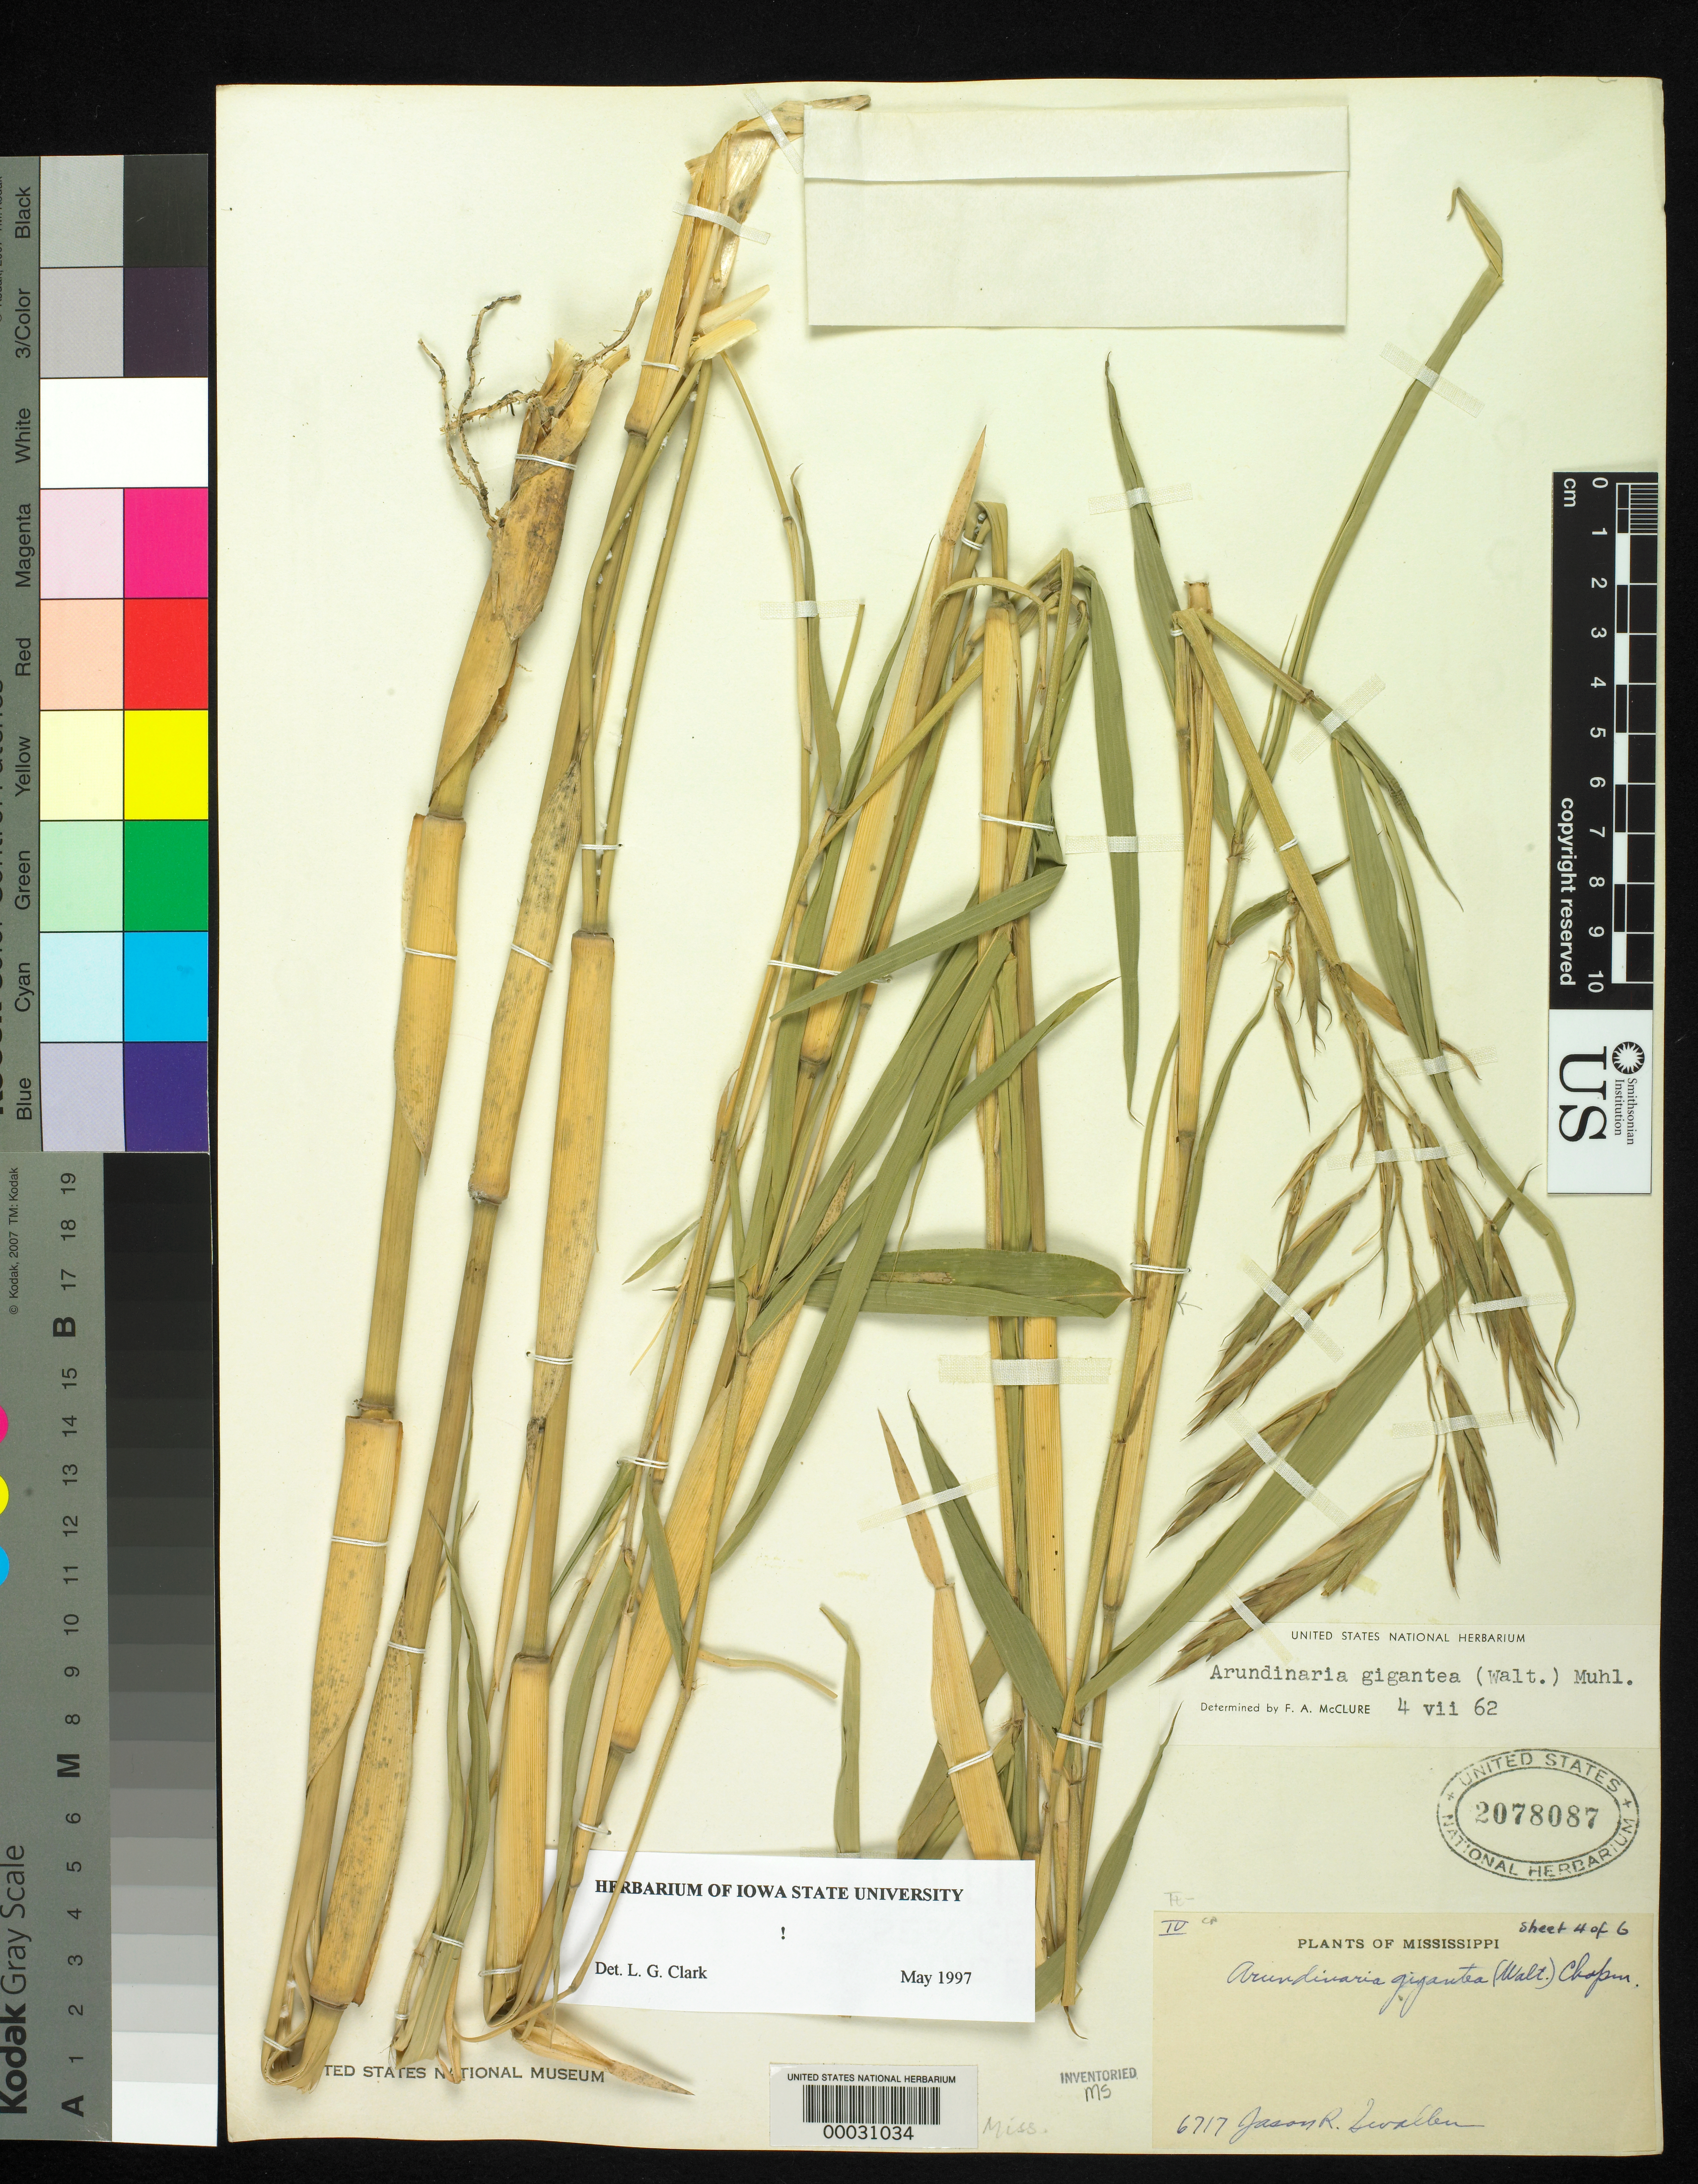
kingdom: Plantae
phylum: Tracheophyta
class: Liliopsida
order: Poales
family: Poaceae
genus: Arundinaria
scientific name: Arundinaria gigantea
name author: (Walter) Muhl.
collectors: J. R. Swallen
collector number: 6717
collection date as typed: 23 May 1941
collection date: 1941-05-23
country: United States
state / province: Mississippi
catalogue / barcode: US 2078087